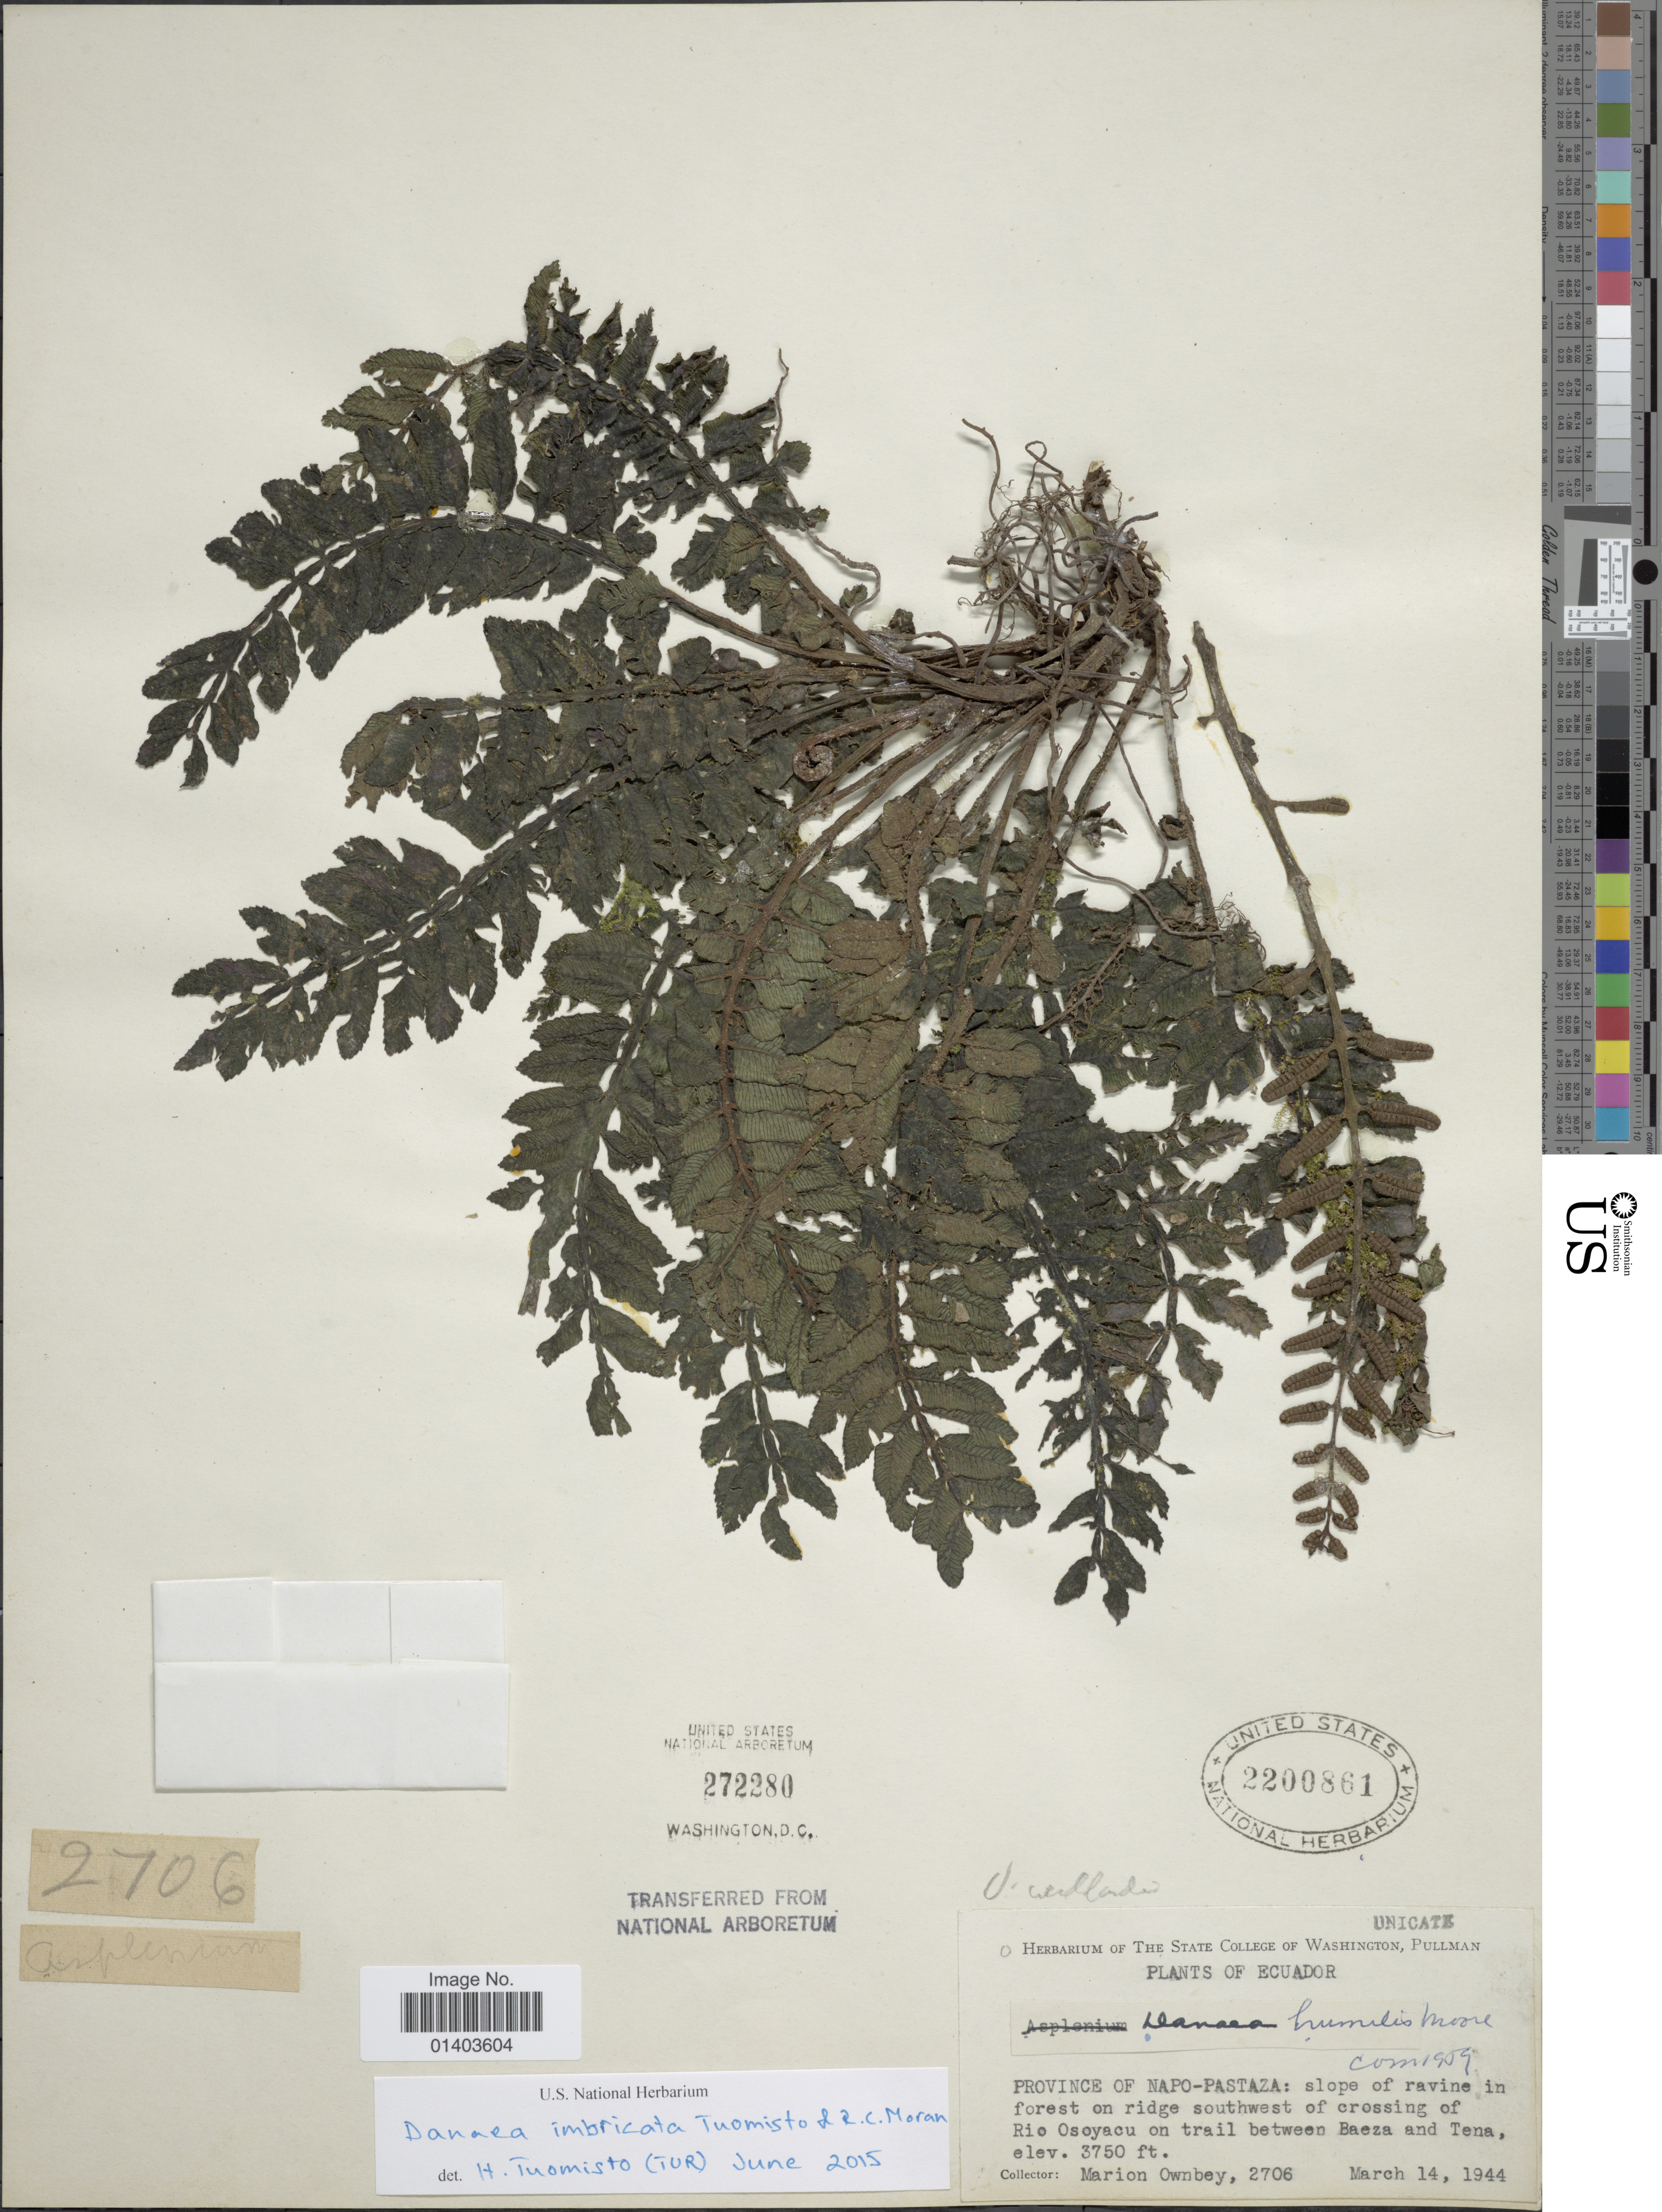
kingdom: Plantae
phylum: Tracheophyta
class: Polypodiopsida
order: Marattiales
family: Marattiaceae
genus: Danaea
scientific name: Danaea x imbricata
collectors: F. M. Ownbey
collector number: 2706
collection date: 1944-03-14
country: Ecuador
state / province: Napo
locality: Province of Napo-Pastaza: slope of ravine in forest on ridge southwest of crossing of Rio Osoyacu on trail between Baeza and Tena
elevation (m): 1143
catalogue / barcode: US 2200861